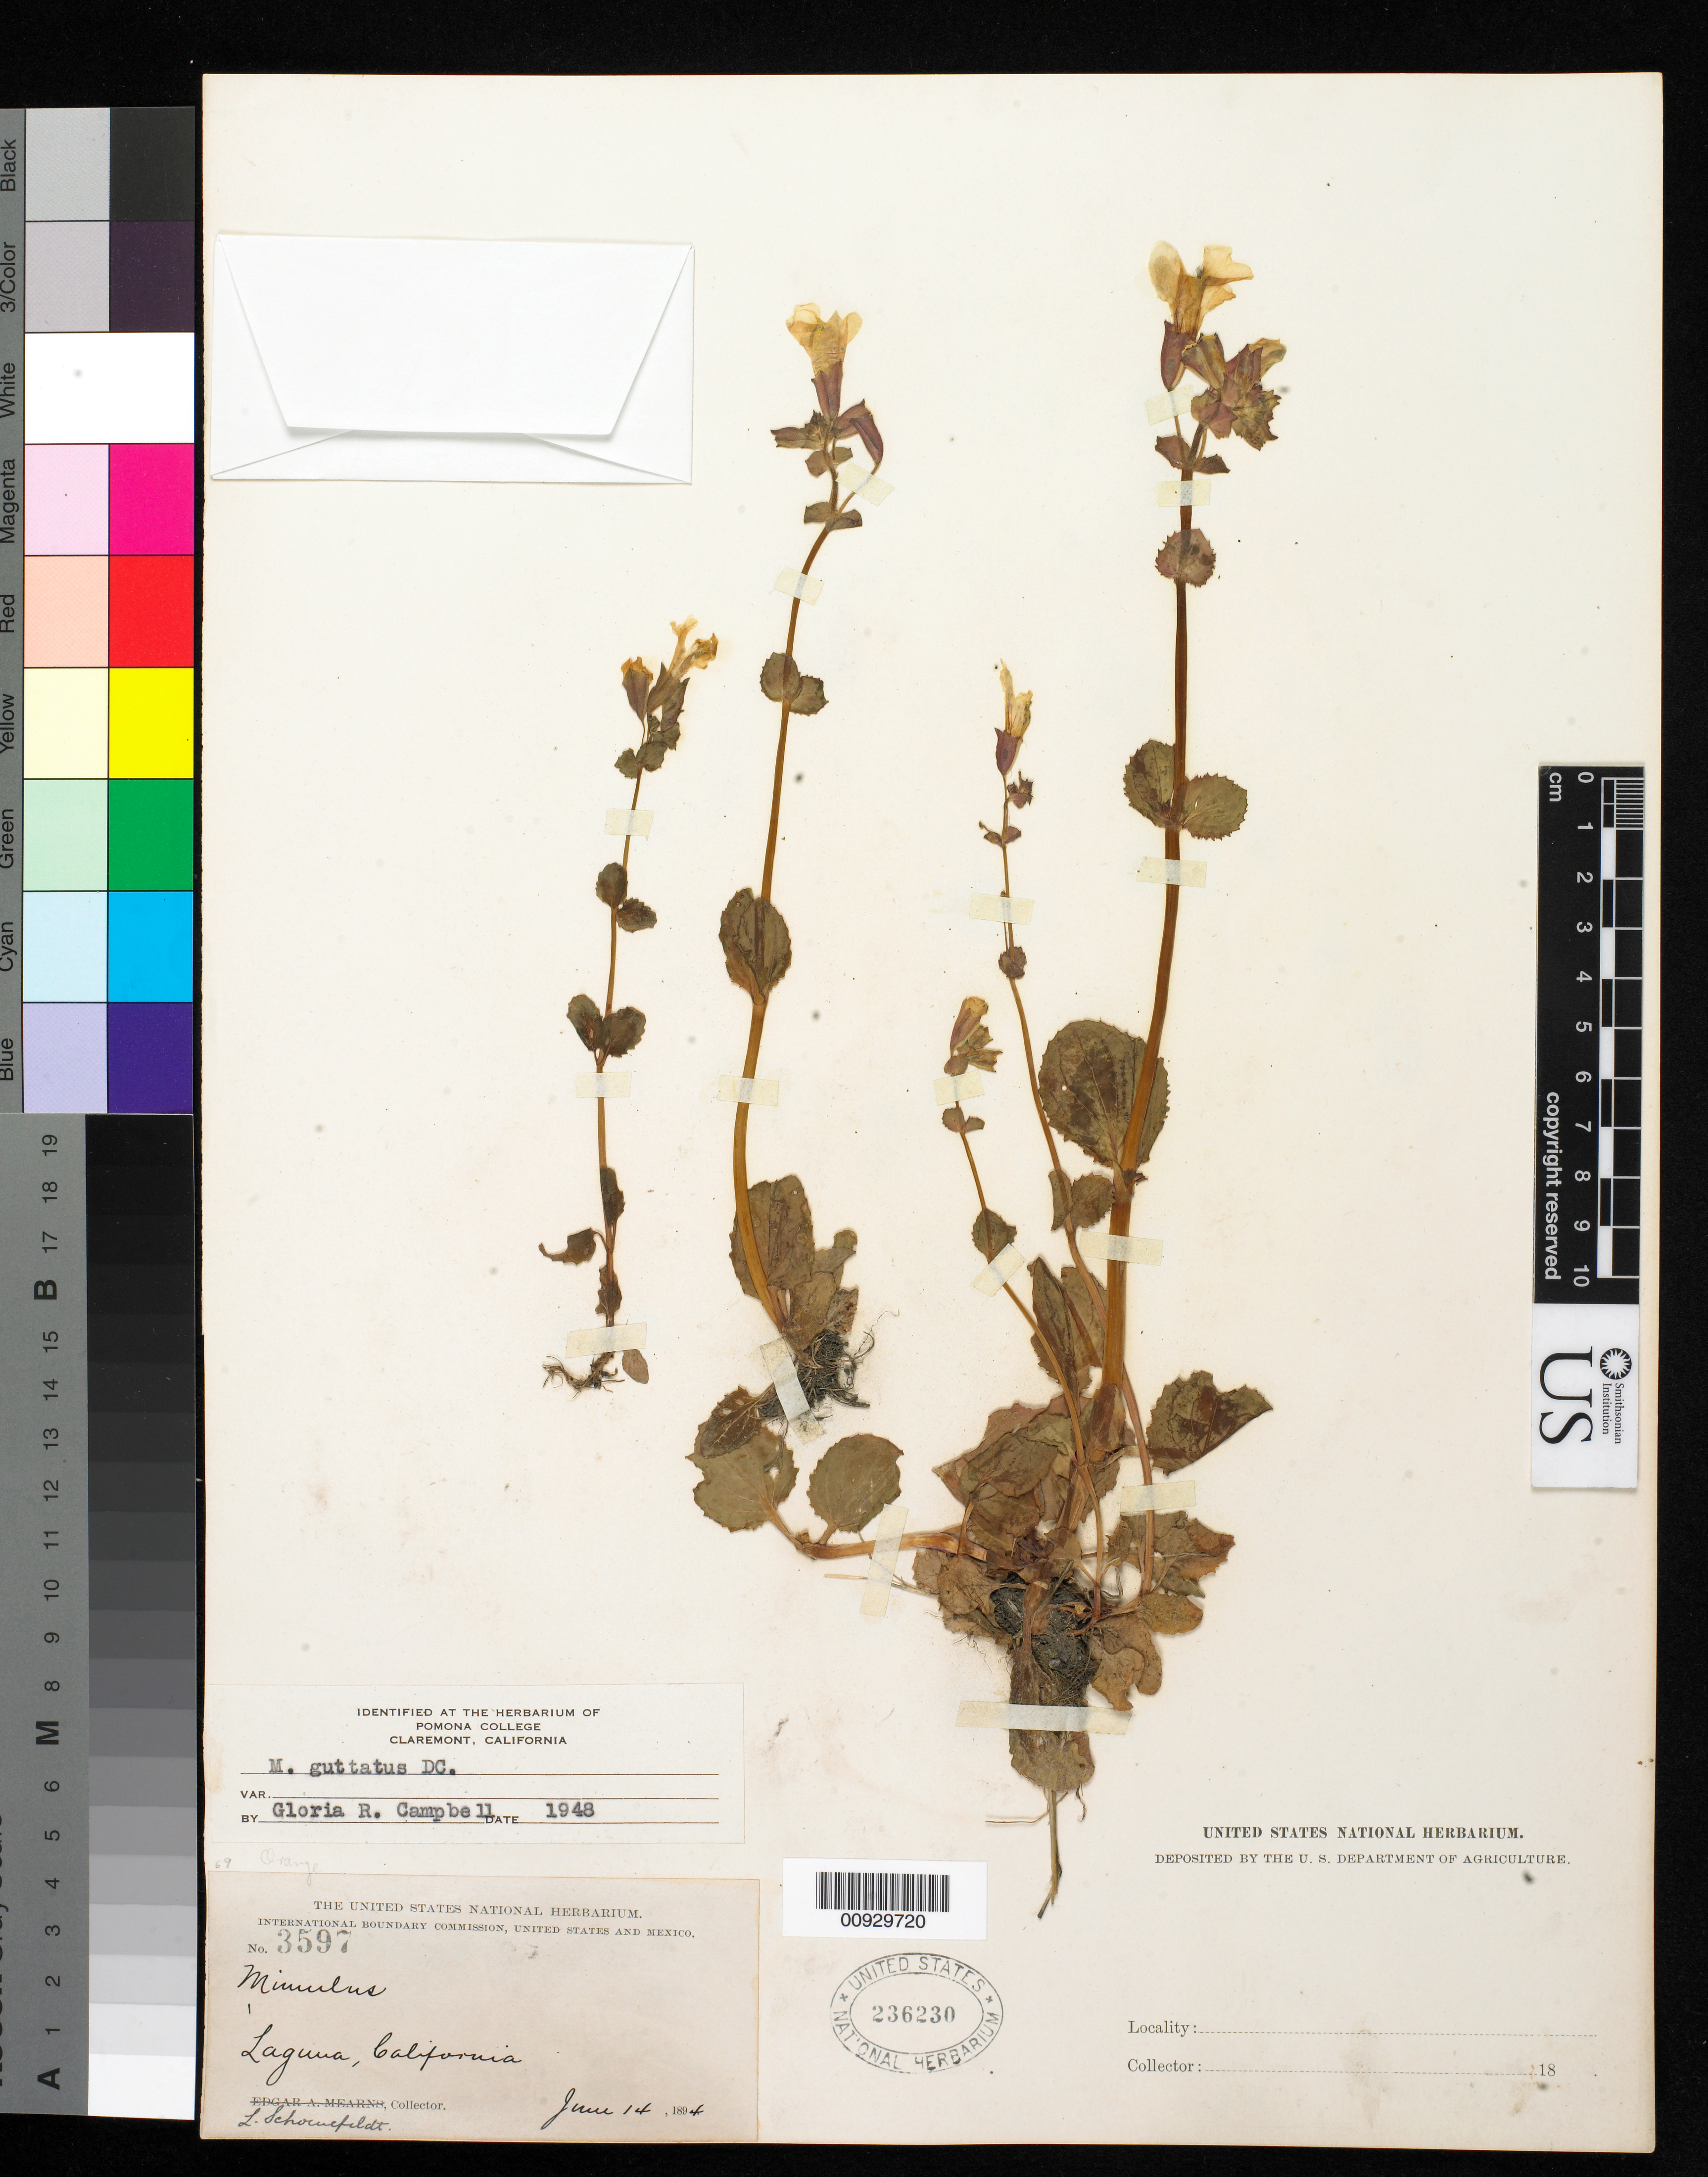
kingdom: Plantae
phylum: Tracheophyta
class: Magnoliopsida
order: Lamiales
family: Phrymaceae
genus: Mimulus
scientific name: Mimulus guttatus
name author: DC.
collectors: L. Schoenfeldt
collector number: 3597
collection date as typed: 14 Jun 1894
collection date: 1894-06-14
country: United States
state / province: California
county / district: Orange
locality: Laguna, California.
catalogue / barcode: US 236230